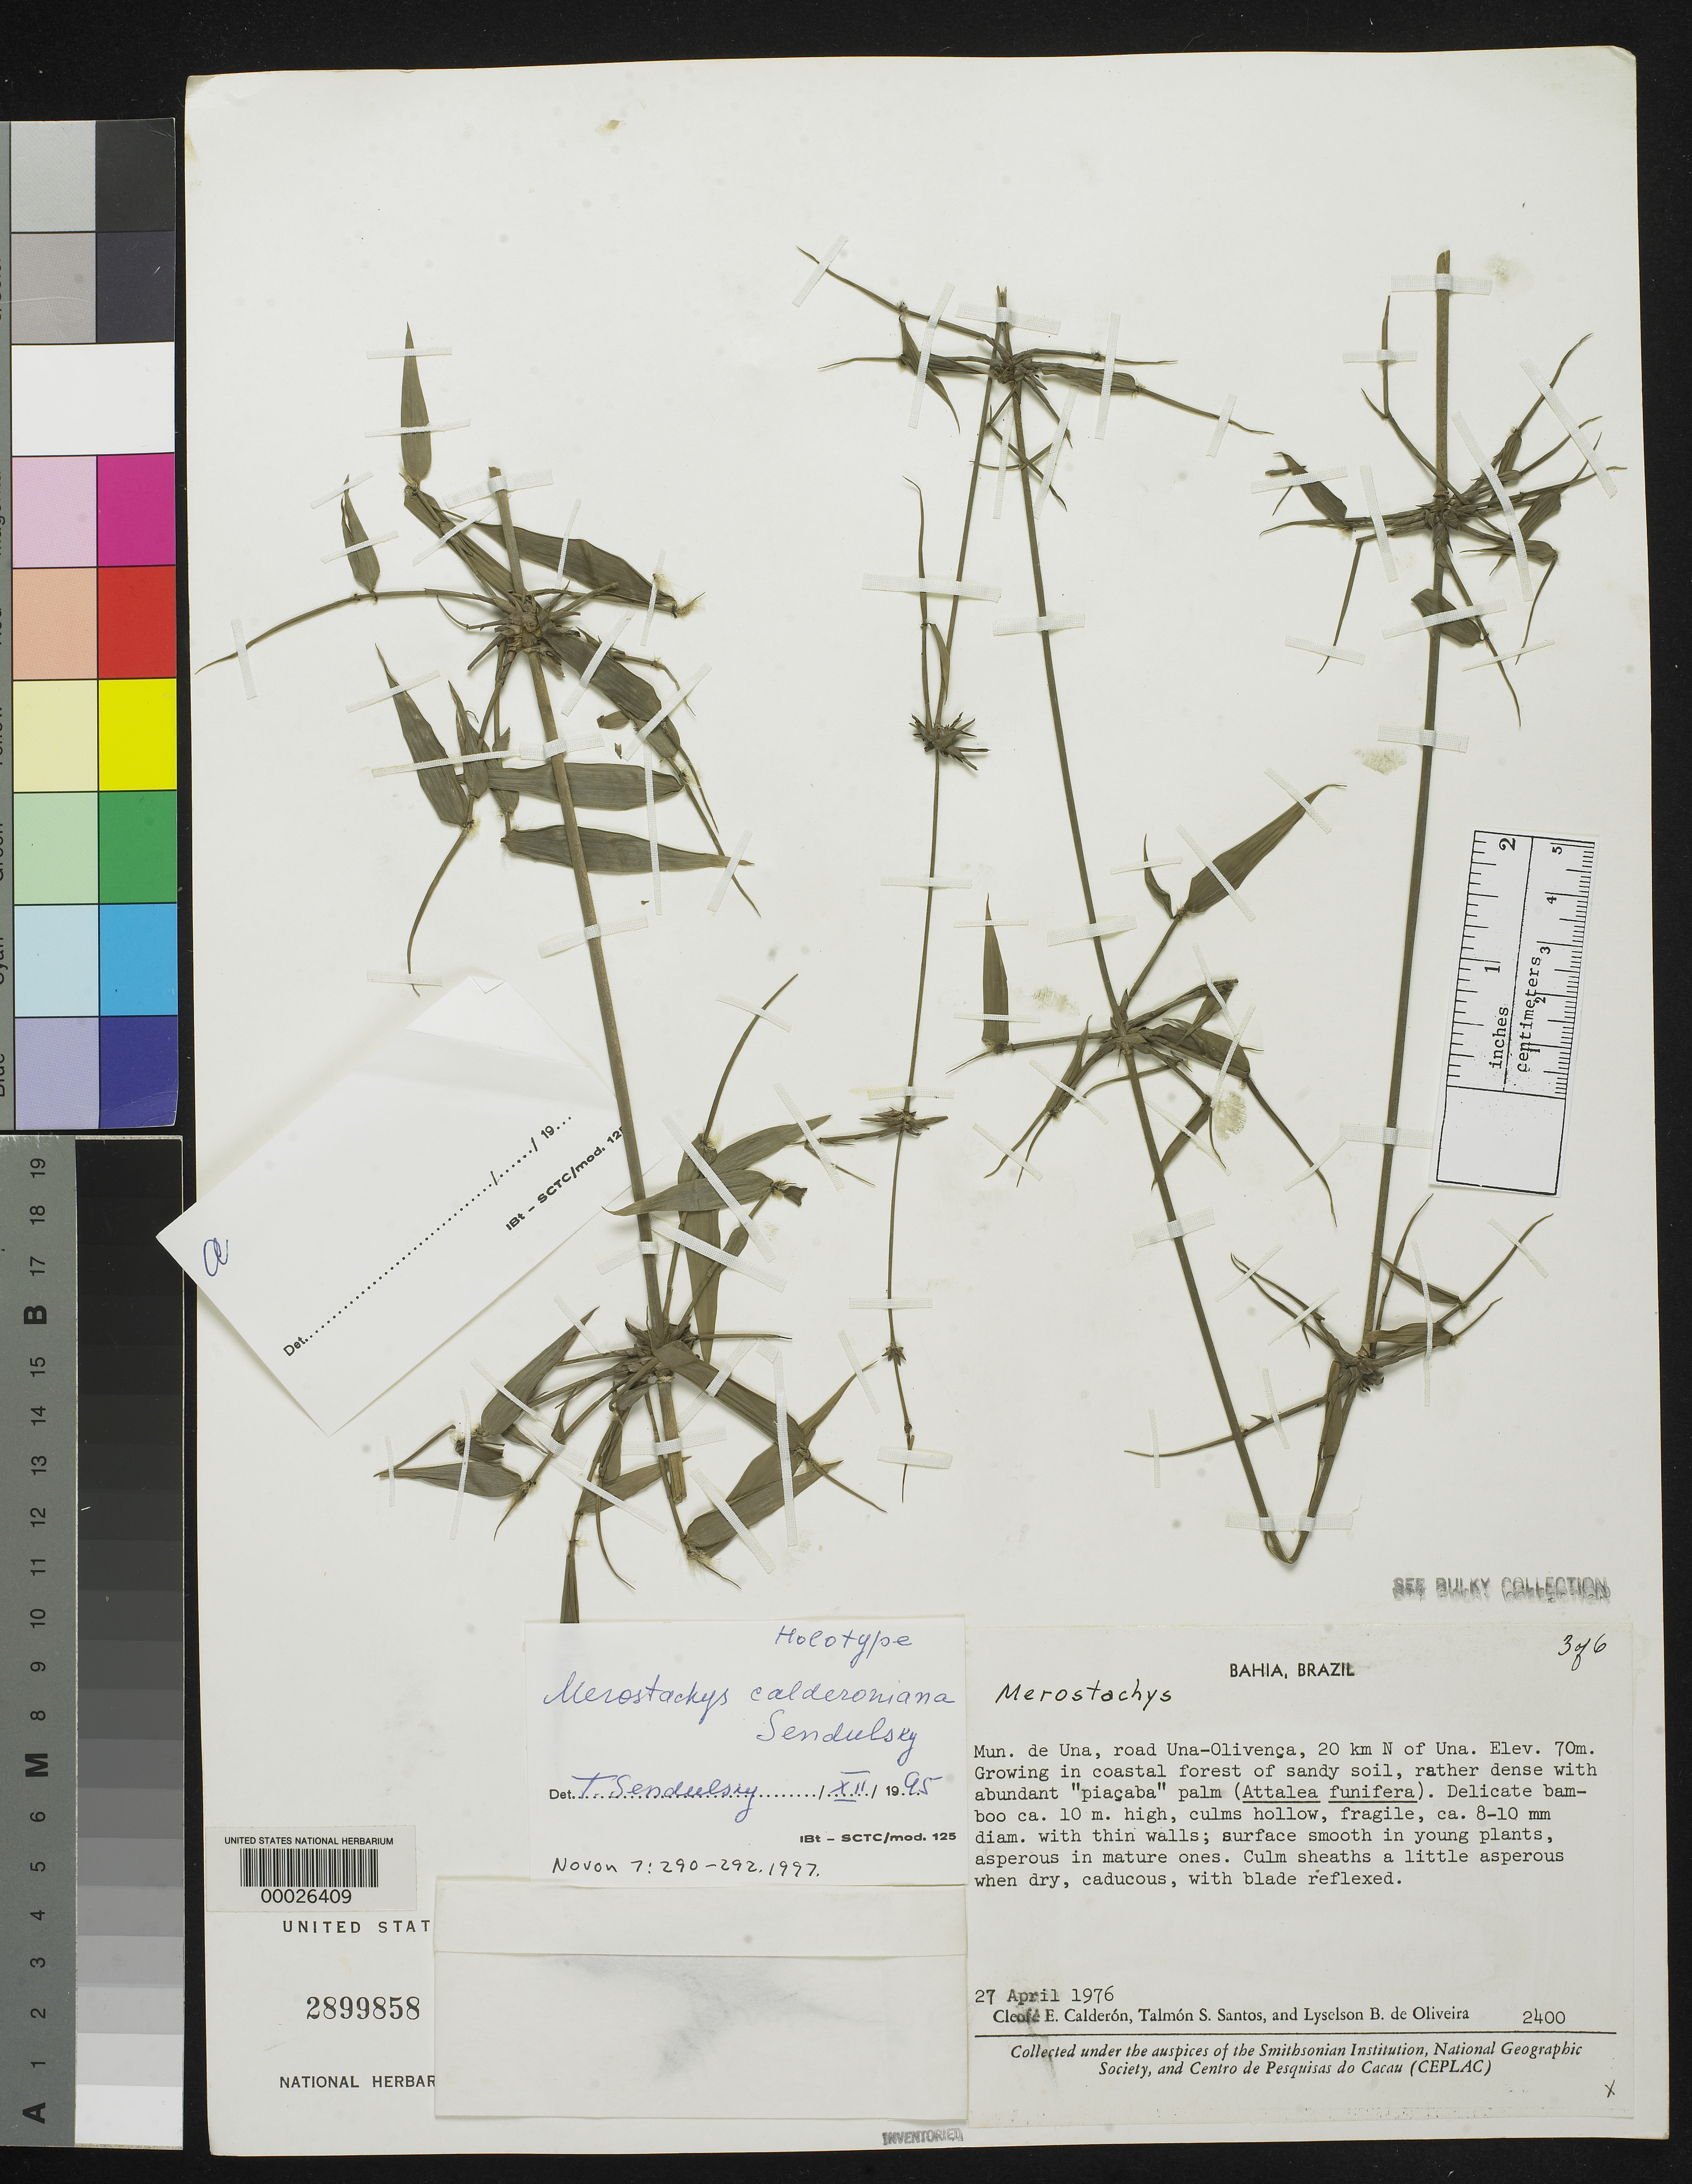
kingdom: Plantae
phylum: Tracheophyta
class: Liliopsida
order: Poales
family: Poaceae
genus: Merostachys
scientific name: Merostachys calderoniana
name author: Send.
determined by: Sendulsky, T.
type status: Holotype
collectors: C. E. Calderón, T. S. Santos & L. B. de Oliveira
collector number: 2400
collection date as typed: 27 Apr 1976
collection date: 1976-04-27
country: Brazil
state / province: Bahia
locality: Mun. de Una, road Una-Olivença, 20 km N of Una.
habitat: Growing in coastal forest of sandy soil.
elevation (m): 70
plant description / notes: Additional material in bulky collection.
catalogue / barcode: US 2899858